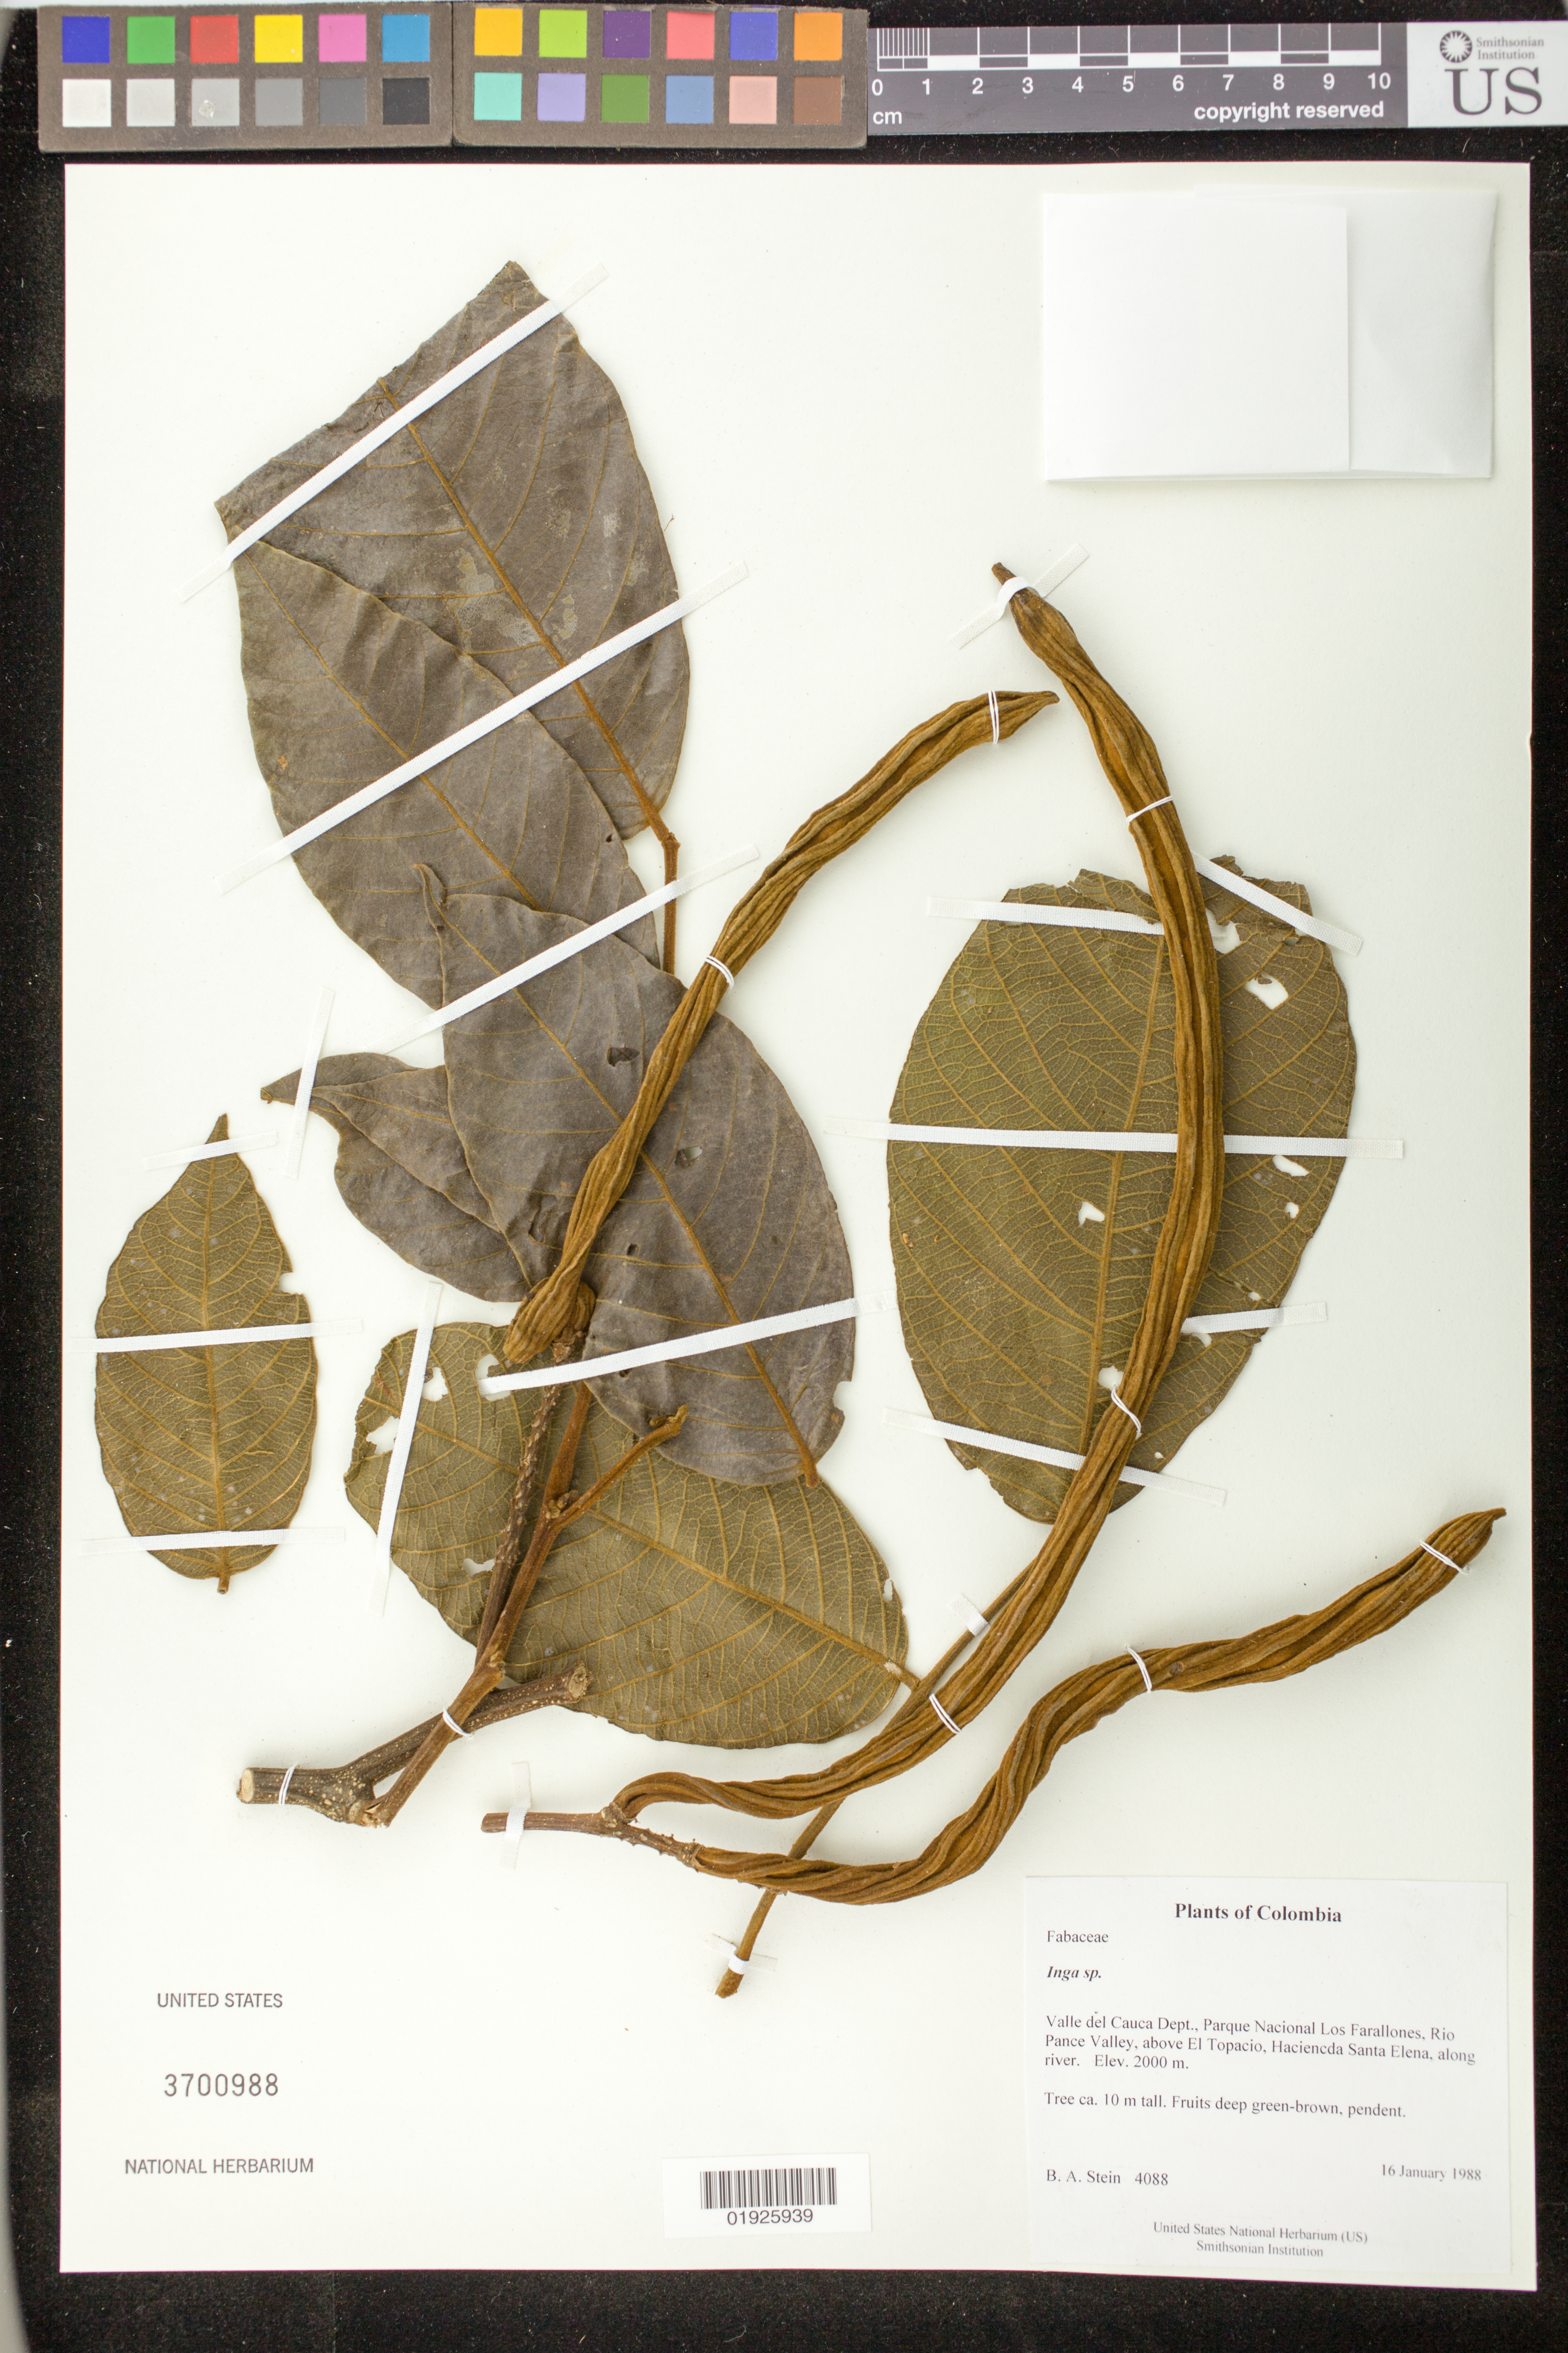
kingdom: Plantae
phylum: Tracheophyta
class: Magnoliopsida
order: Fabales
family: Fabaceae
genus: Inga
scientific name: Inga sp.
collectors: B. A. Stein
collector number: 4088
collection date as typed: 16 January 1988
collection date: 1988-01-16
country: Colombia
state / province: Valle del Cauca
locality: Parque Nacional Los Farallones, Rio Pance Valley, above El Topacio, Haciencda Santa Elena, along river.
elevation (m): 2000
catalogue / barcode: US 3700988